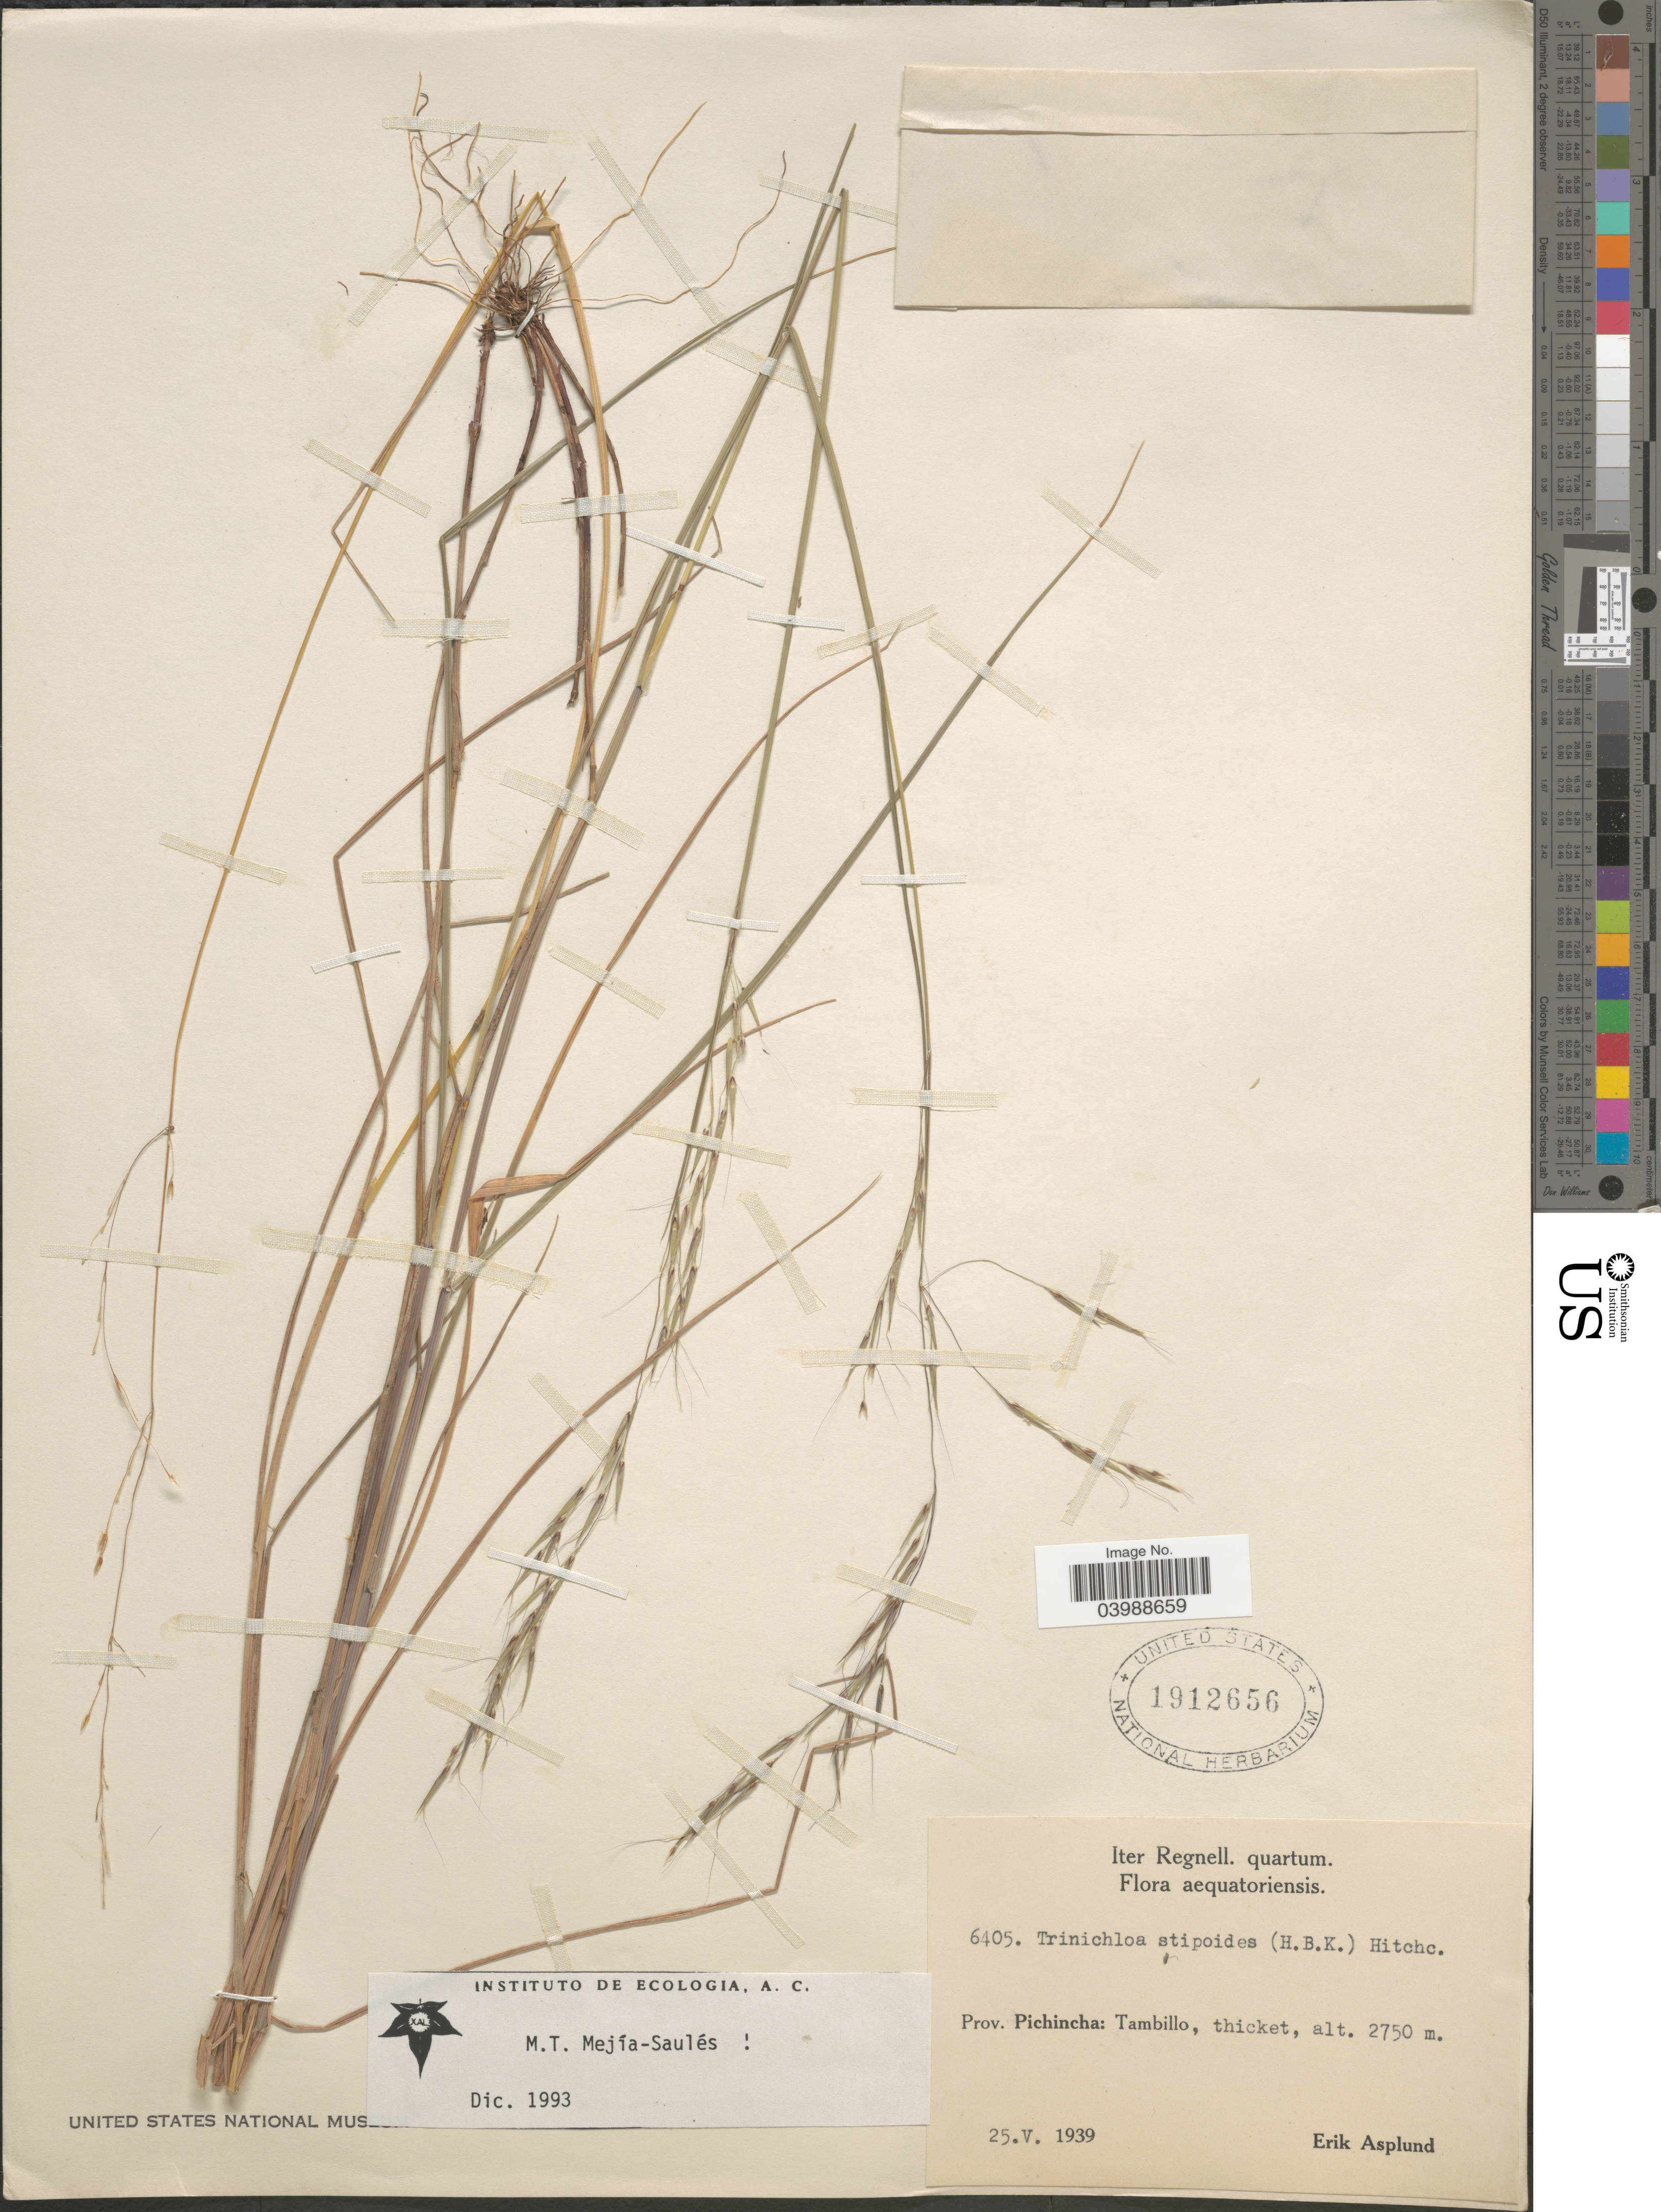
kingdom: Plantae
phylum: Tracheophyta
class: Liliopsida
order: Poales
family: Poaceae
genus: Triniochloa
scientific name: Triniochloa stipoides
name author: (Kunth) Hitchc.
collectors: E. Asplund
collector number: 6405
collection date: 1939-05-25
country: Ecuador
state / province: Pichincha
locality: Aequatoriensis. Tambillo.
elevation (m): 2750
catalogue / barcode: US 1912656